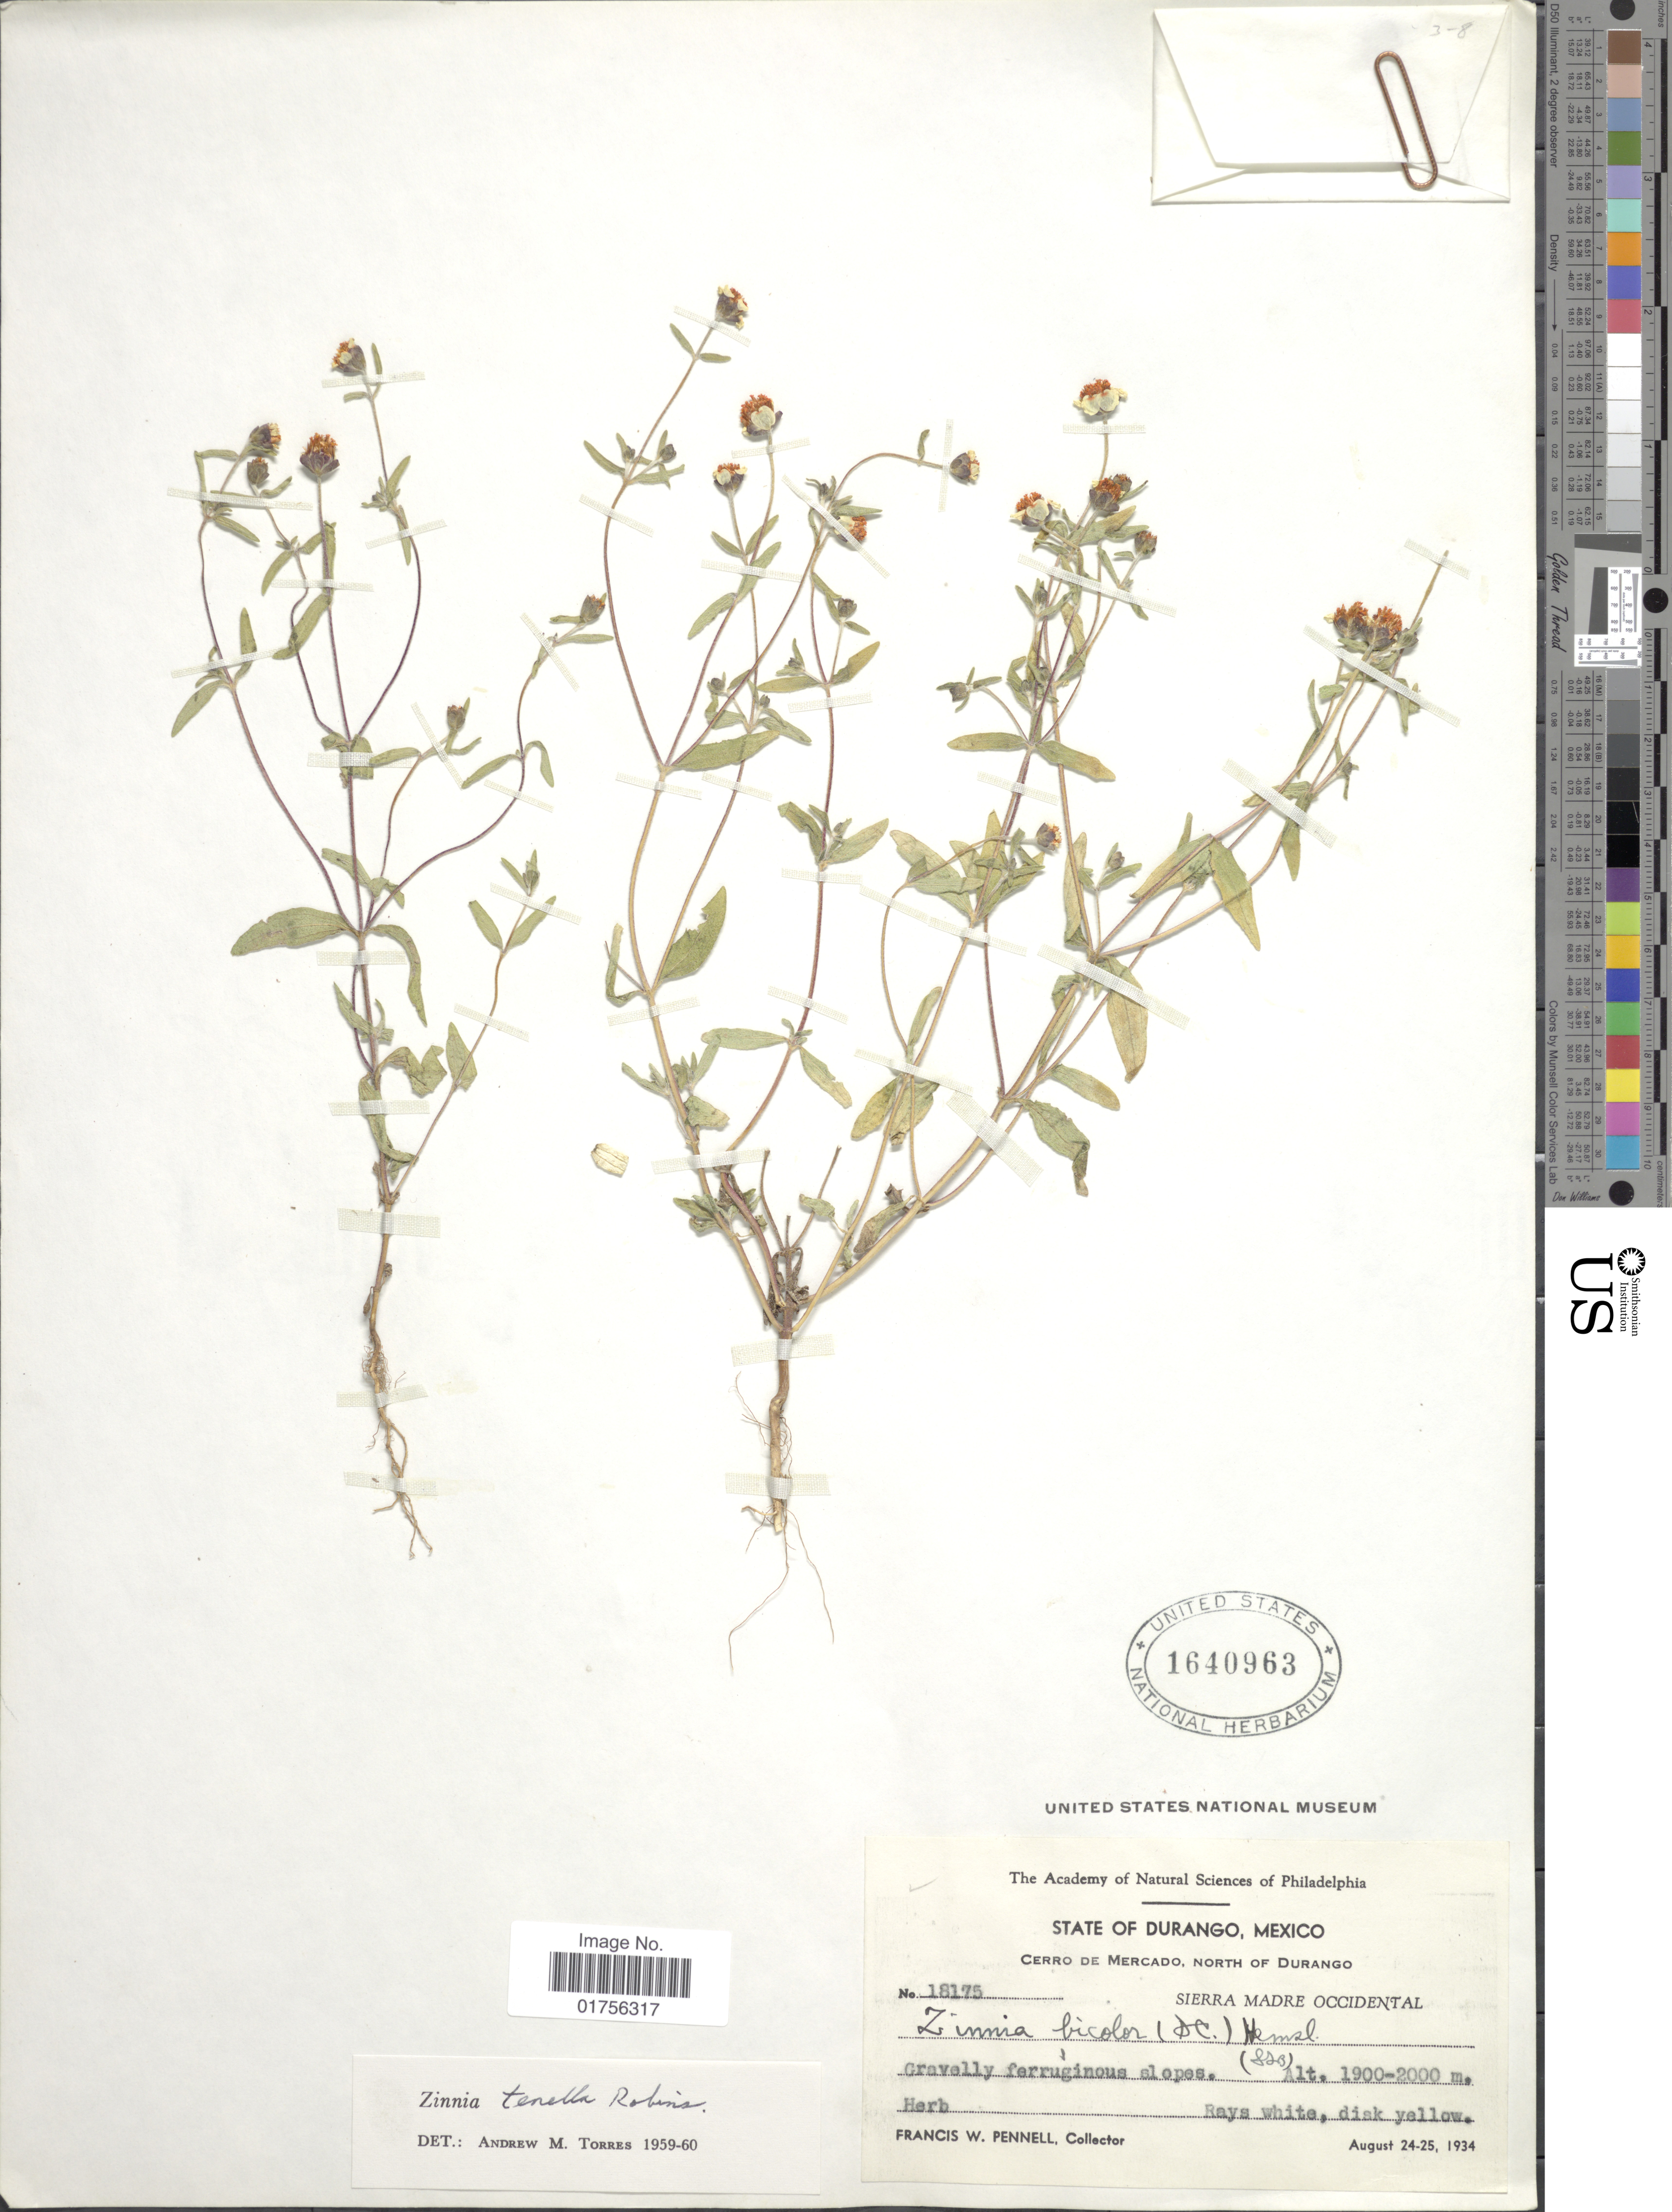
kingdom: Plantae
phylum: Tracheophyta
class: Magnoliopsida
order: Asterales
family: Asteraceae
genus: Zinnia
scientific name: Zinnia tenella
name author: B.L. Rob.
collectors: F. W. Pennell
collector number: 18175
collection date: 1934-08-24/1934-08-25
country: Mexico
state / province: Durango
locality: State of Durango, Mexico, Cerro De Mercado, North of Durango, Sierra Madre Occidental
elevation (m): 1900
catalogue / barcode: US 1640963